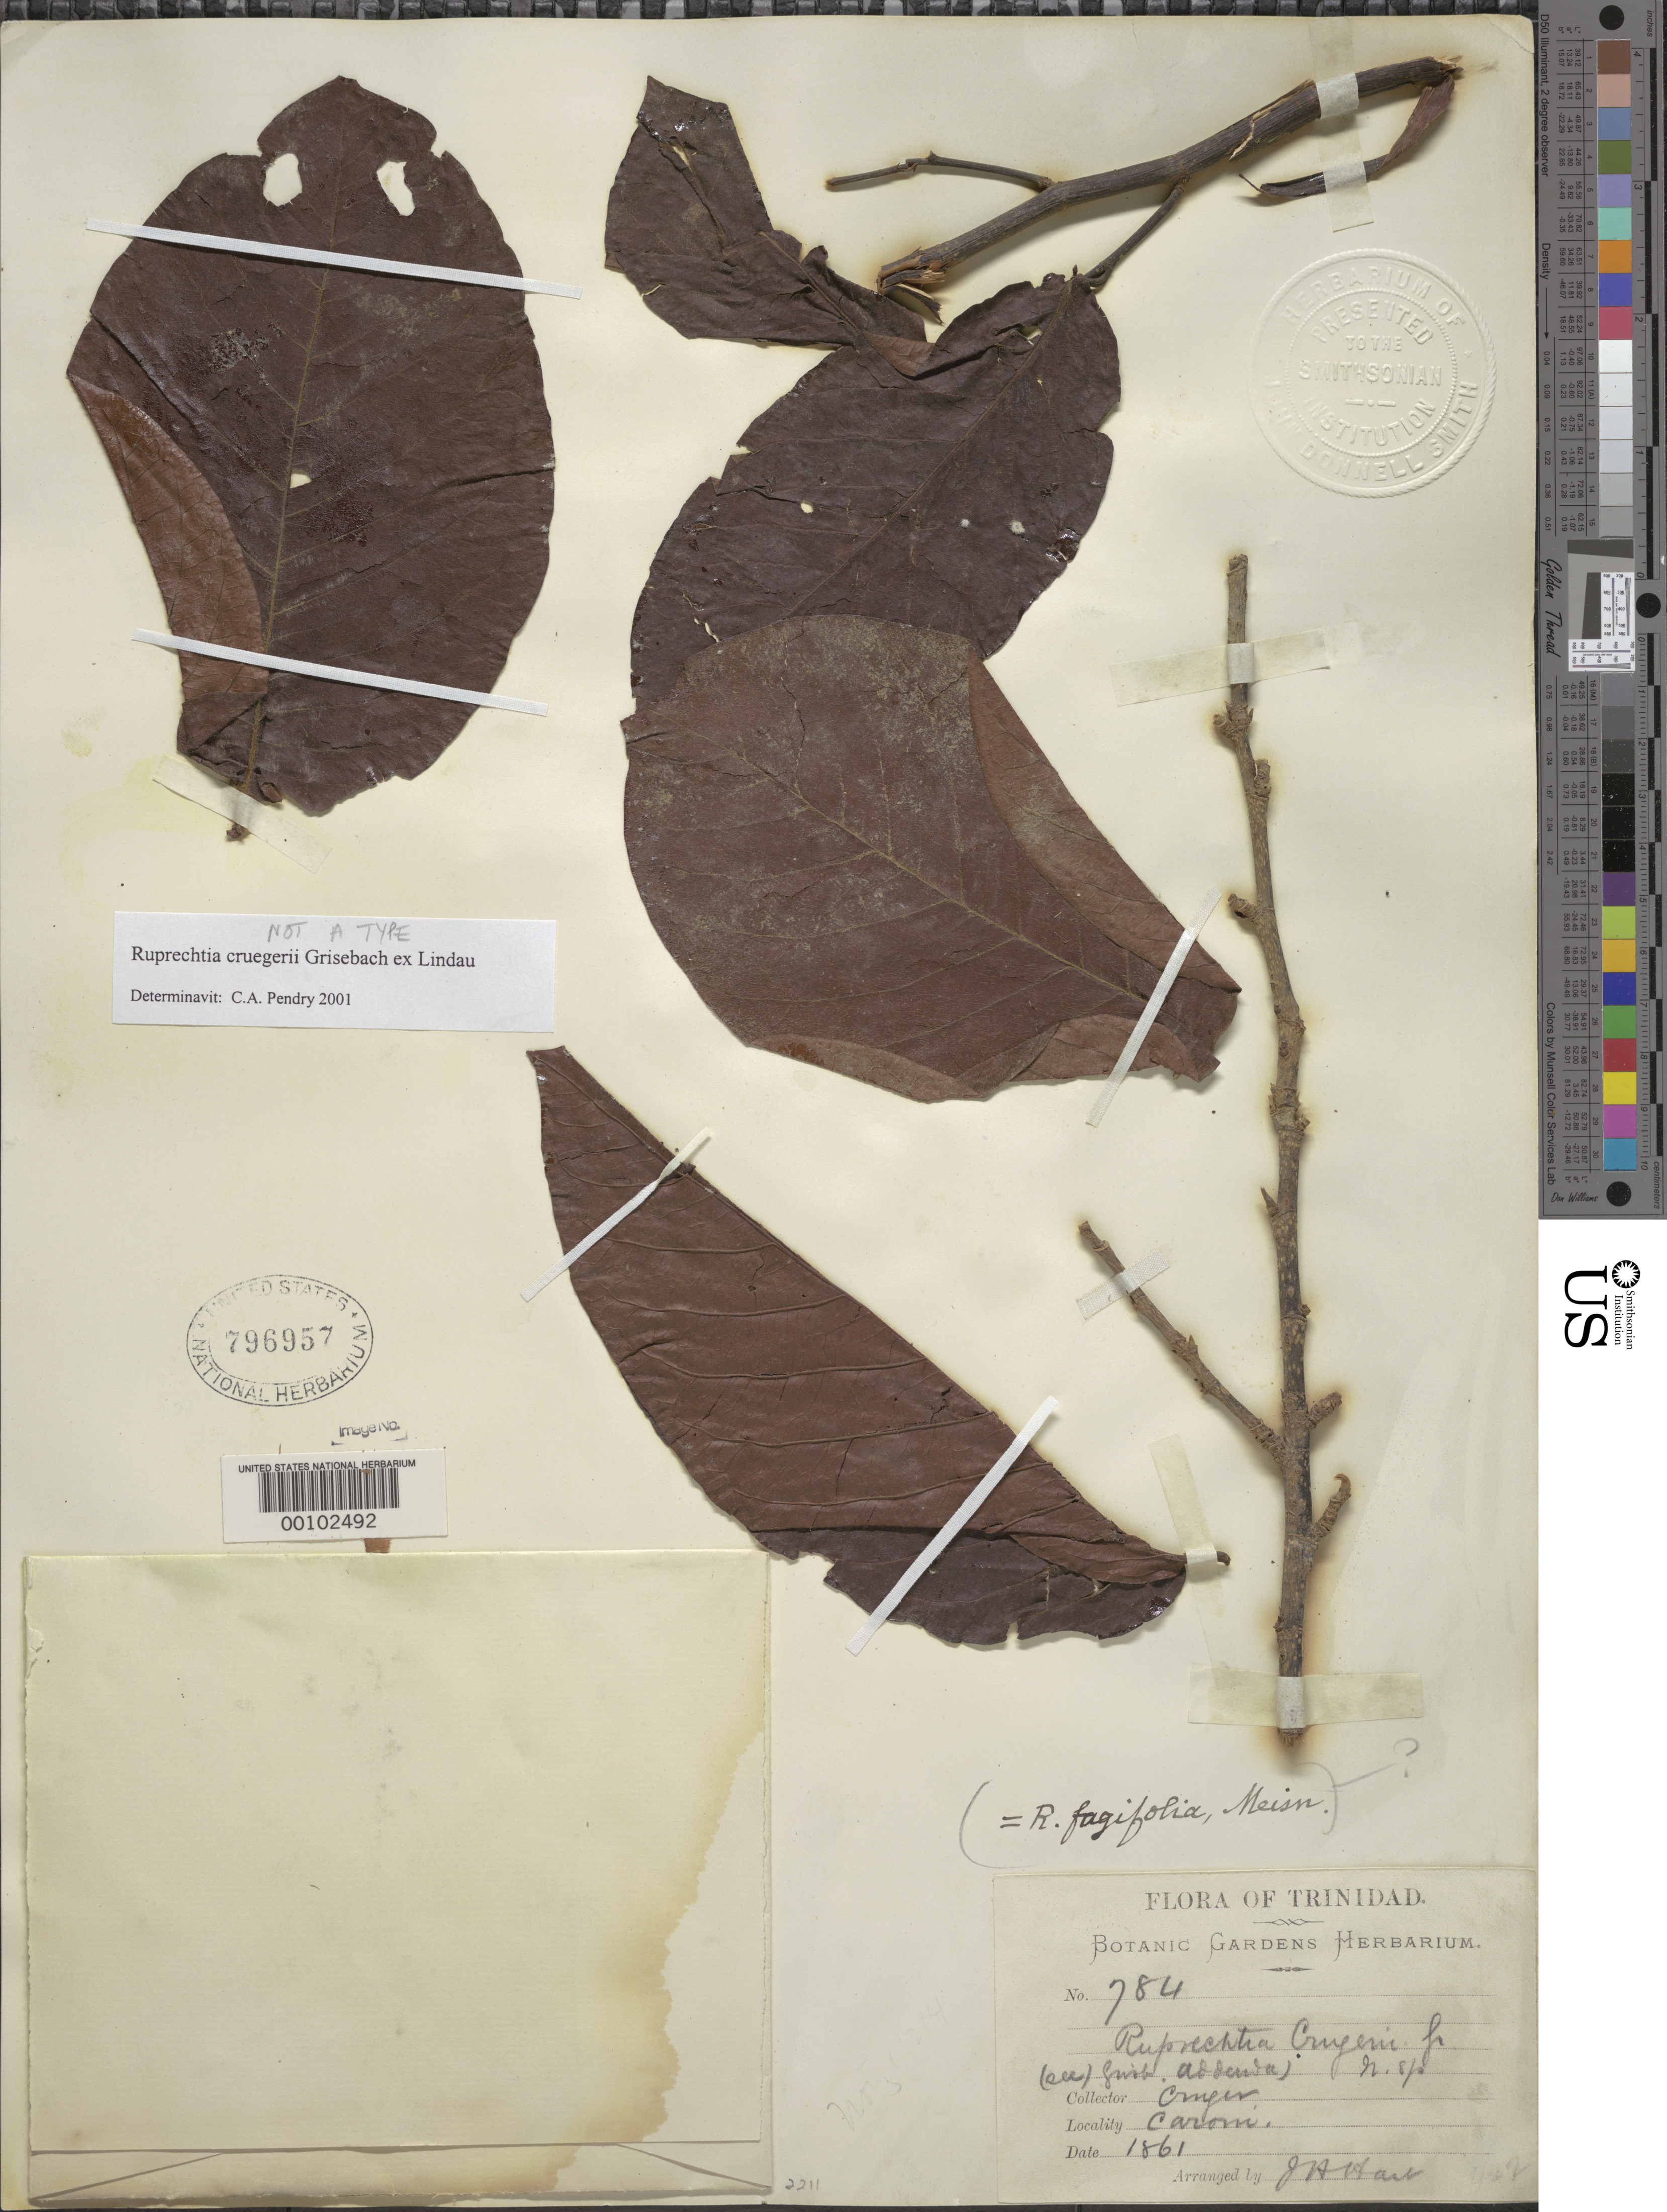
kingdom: Plantae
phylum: Tracheophyta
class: Magnoliopsida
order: Caryophyllales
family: Polygonaceae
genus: Ruprechtia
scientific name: Ruprechtia cruegeri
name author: Griseb. ex Lindau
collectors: H. Crueger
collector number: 784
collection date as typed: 1861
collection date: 1861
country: Trinidad and Tobago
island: Trinidad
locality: "Les Efforts Estate".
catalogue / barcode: US 796957